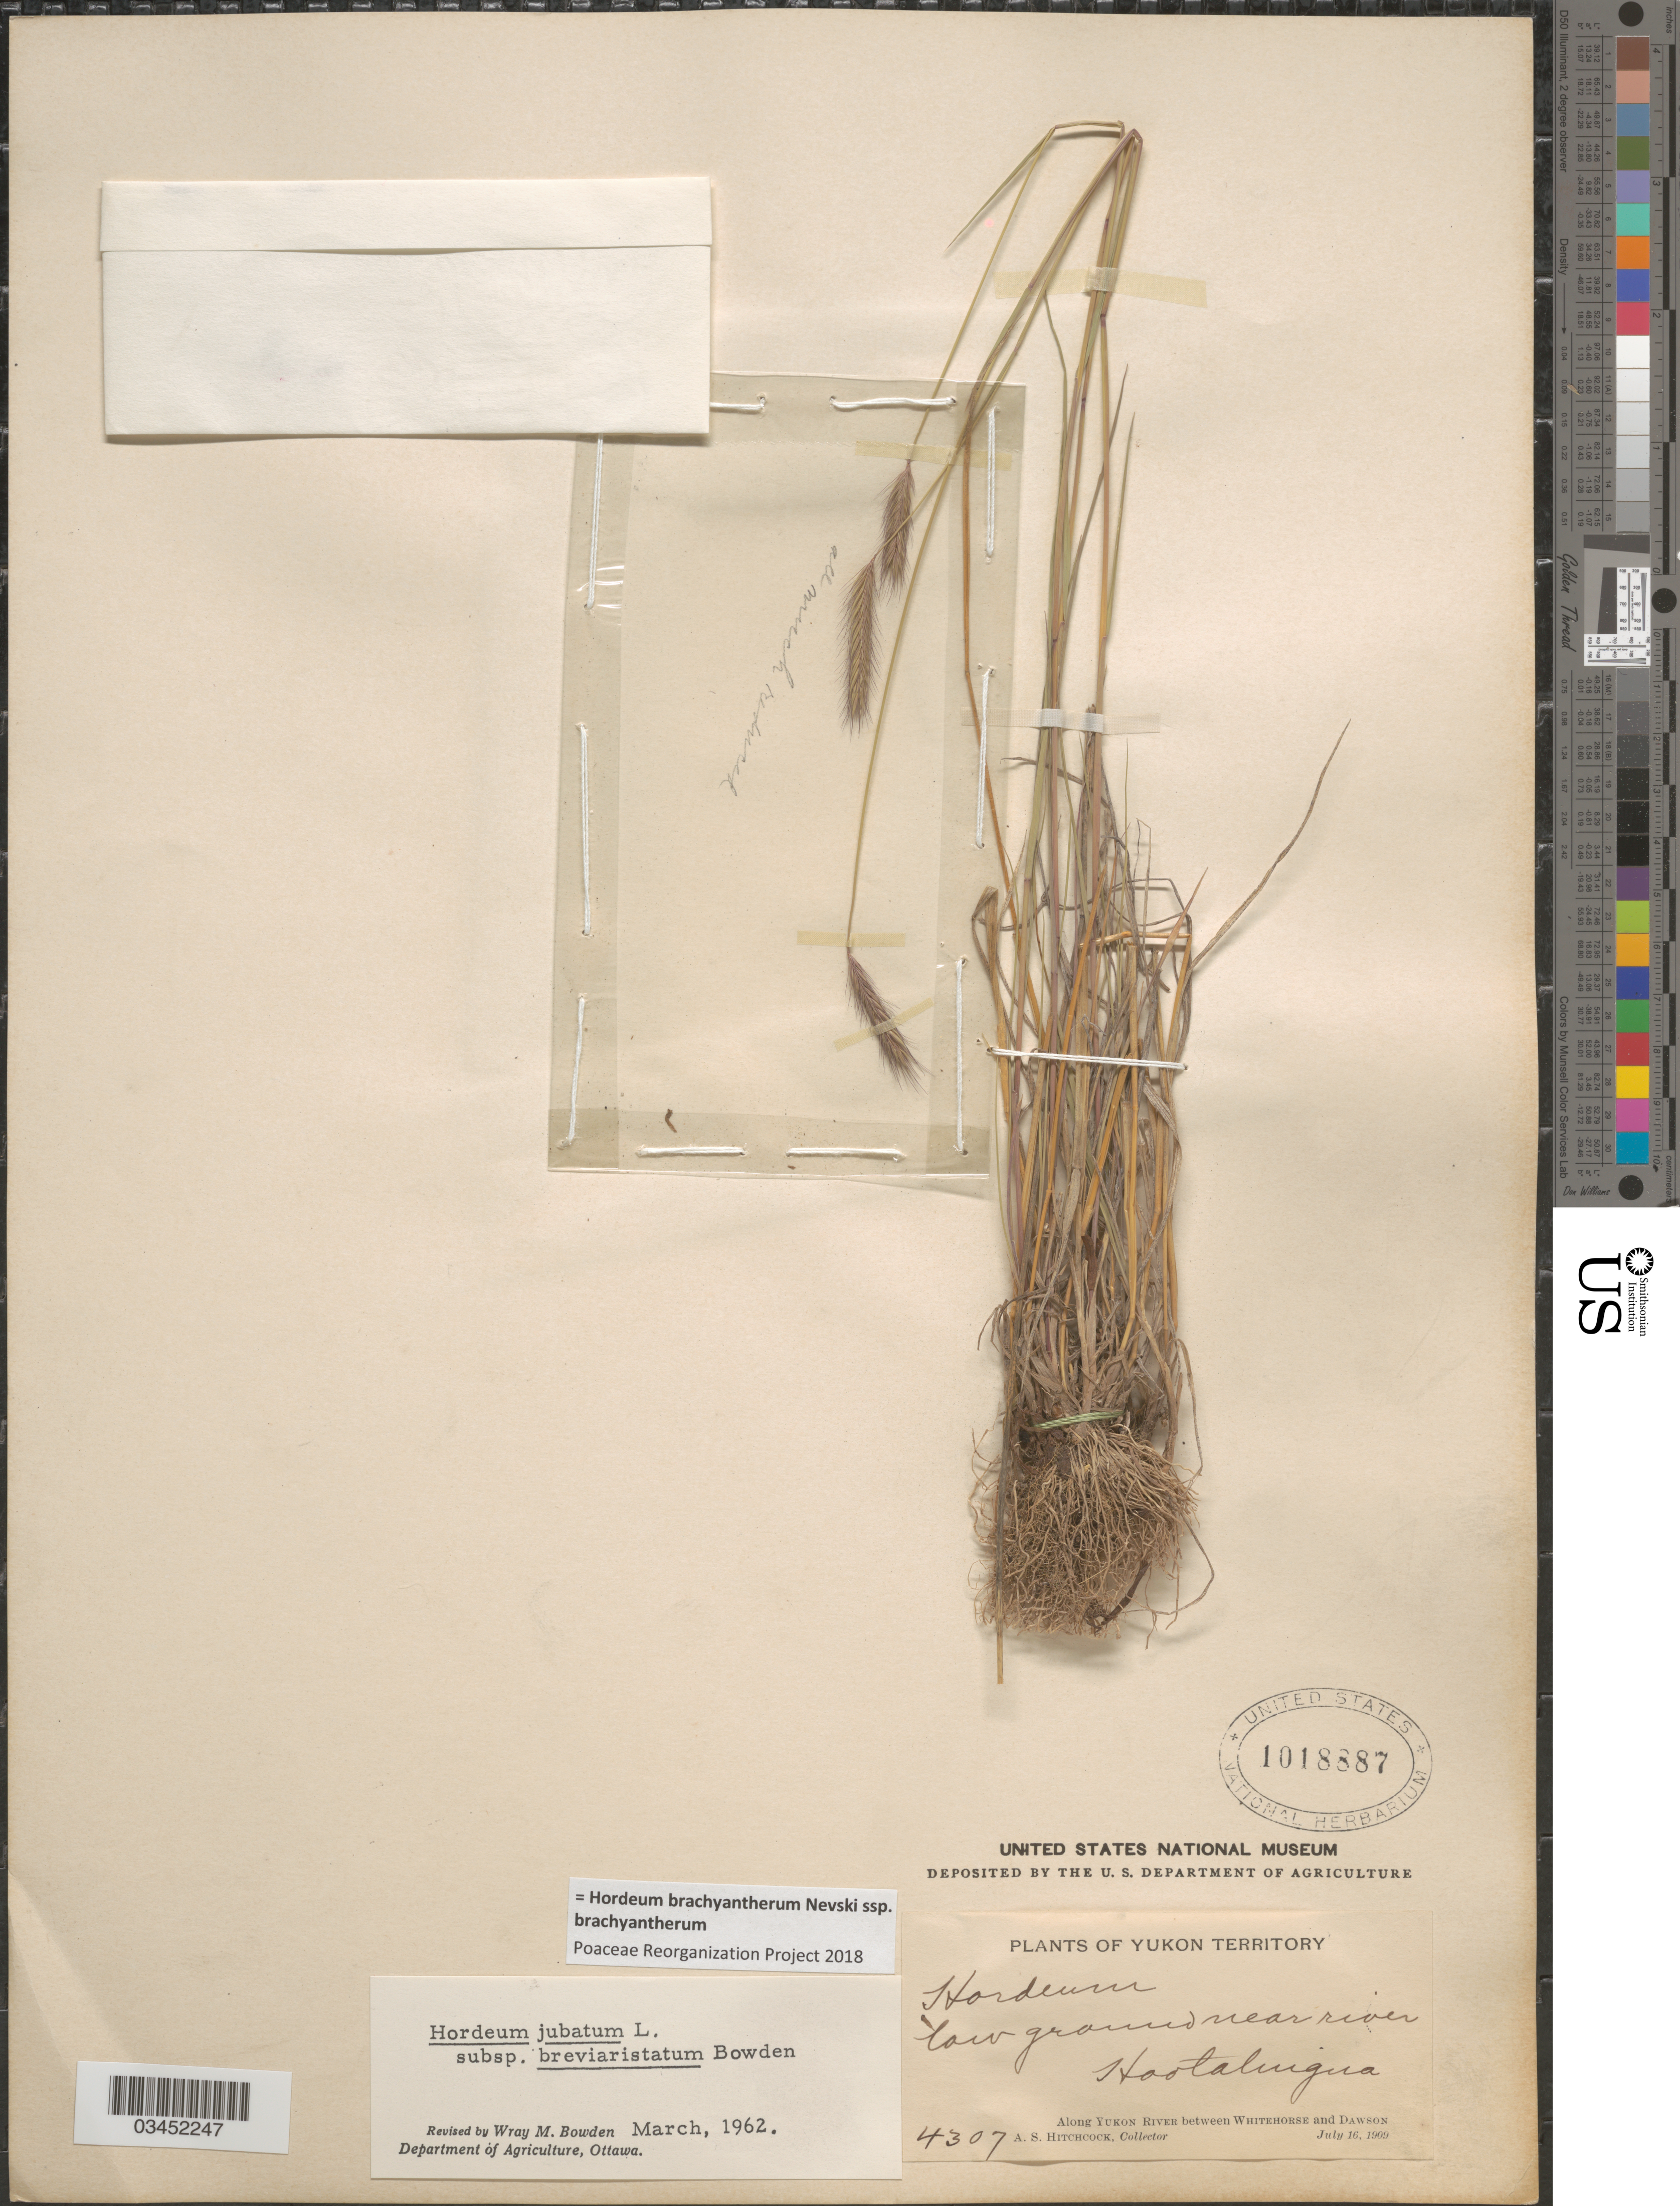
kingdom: Plantae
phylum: Tracheophyta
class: Liliopsida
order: Poales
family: Poaceae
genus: Hordeum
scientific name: Hordeum brachyantherum subsp. brachyantherum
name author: Nevski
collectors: A. S. Hitchcock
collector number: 4307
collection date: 1909-07-16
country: Canada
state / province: Yukon Territory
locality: Low ground near river Hootalinqua. Along Yukon River between Whitehorse and Dawson.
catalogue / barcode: US 1018887